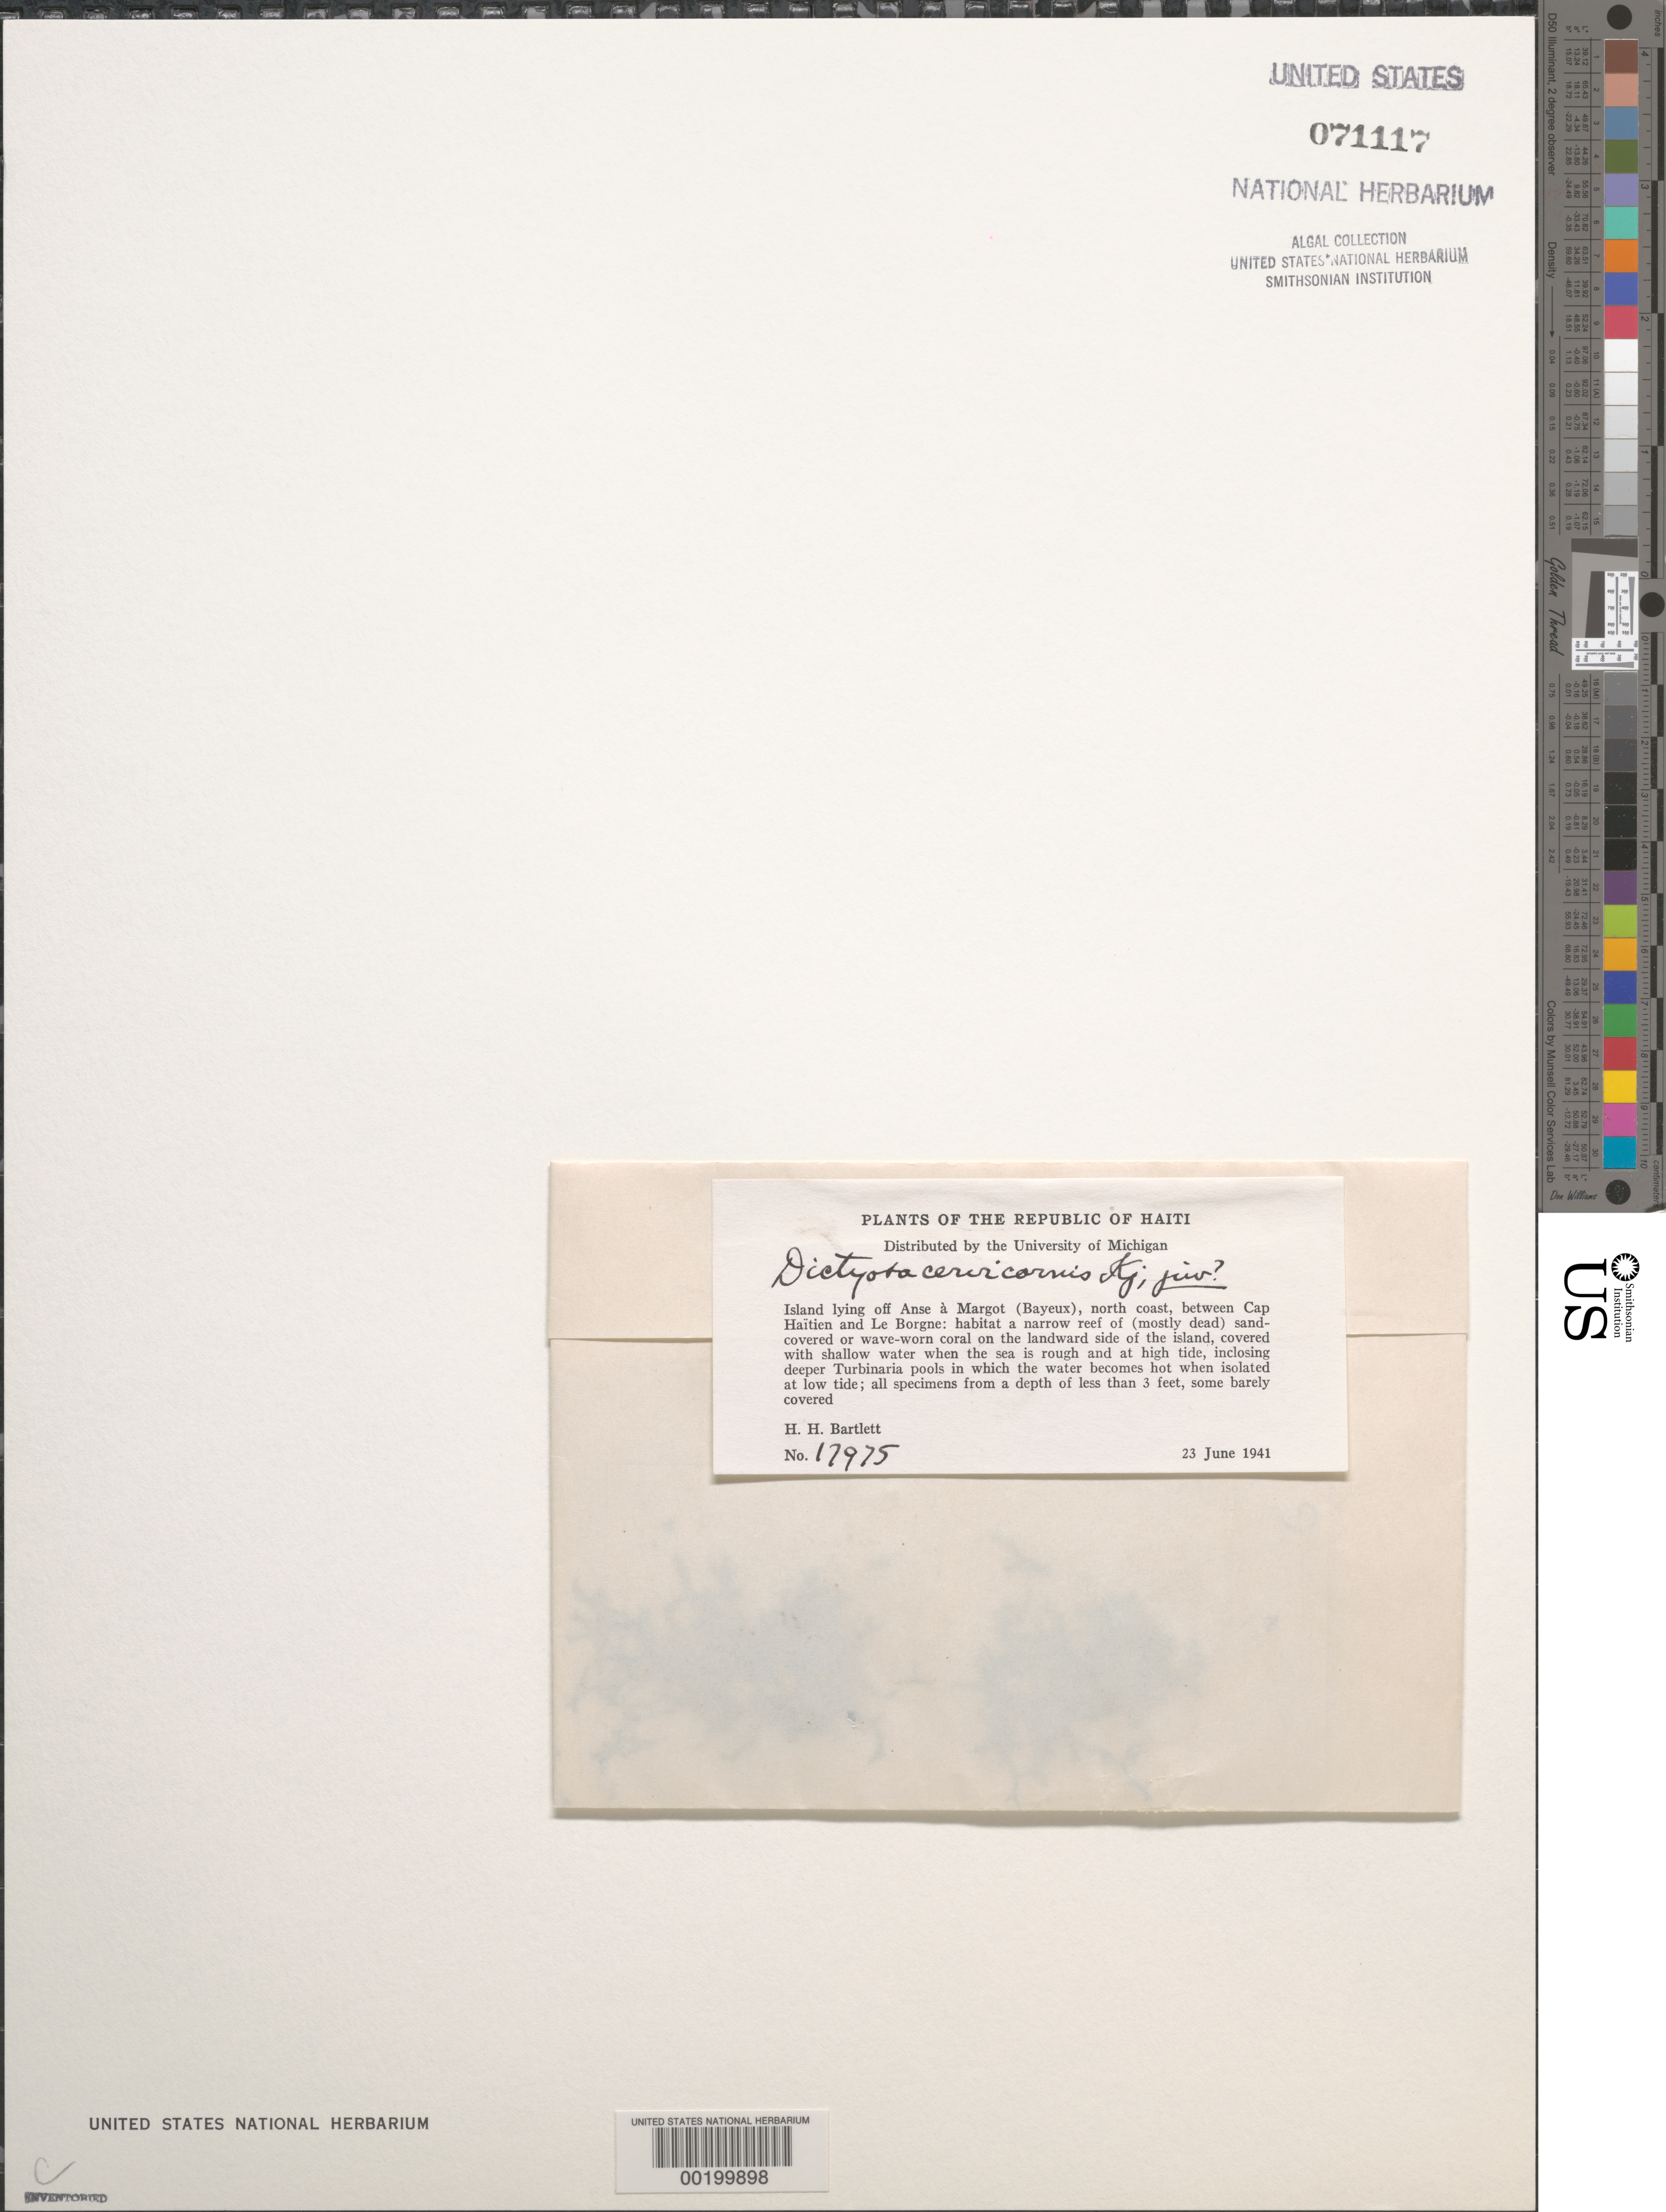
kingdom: Chromista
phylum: Ochrophyta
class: Phaeophyceae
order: Dictyotales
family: Dictyotaceae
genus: Dictyota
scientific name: Dictyota cervicornis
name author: Kütz.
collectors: H. H. Bartlett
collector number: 17975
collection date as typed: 23 Jun 1941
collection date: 1941-06-23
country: Haiti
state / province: Nord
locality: Island off Anse a Margot (Bayeux), between Cap Haitien and Le Borgne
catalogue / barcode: US 71117